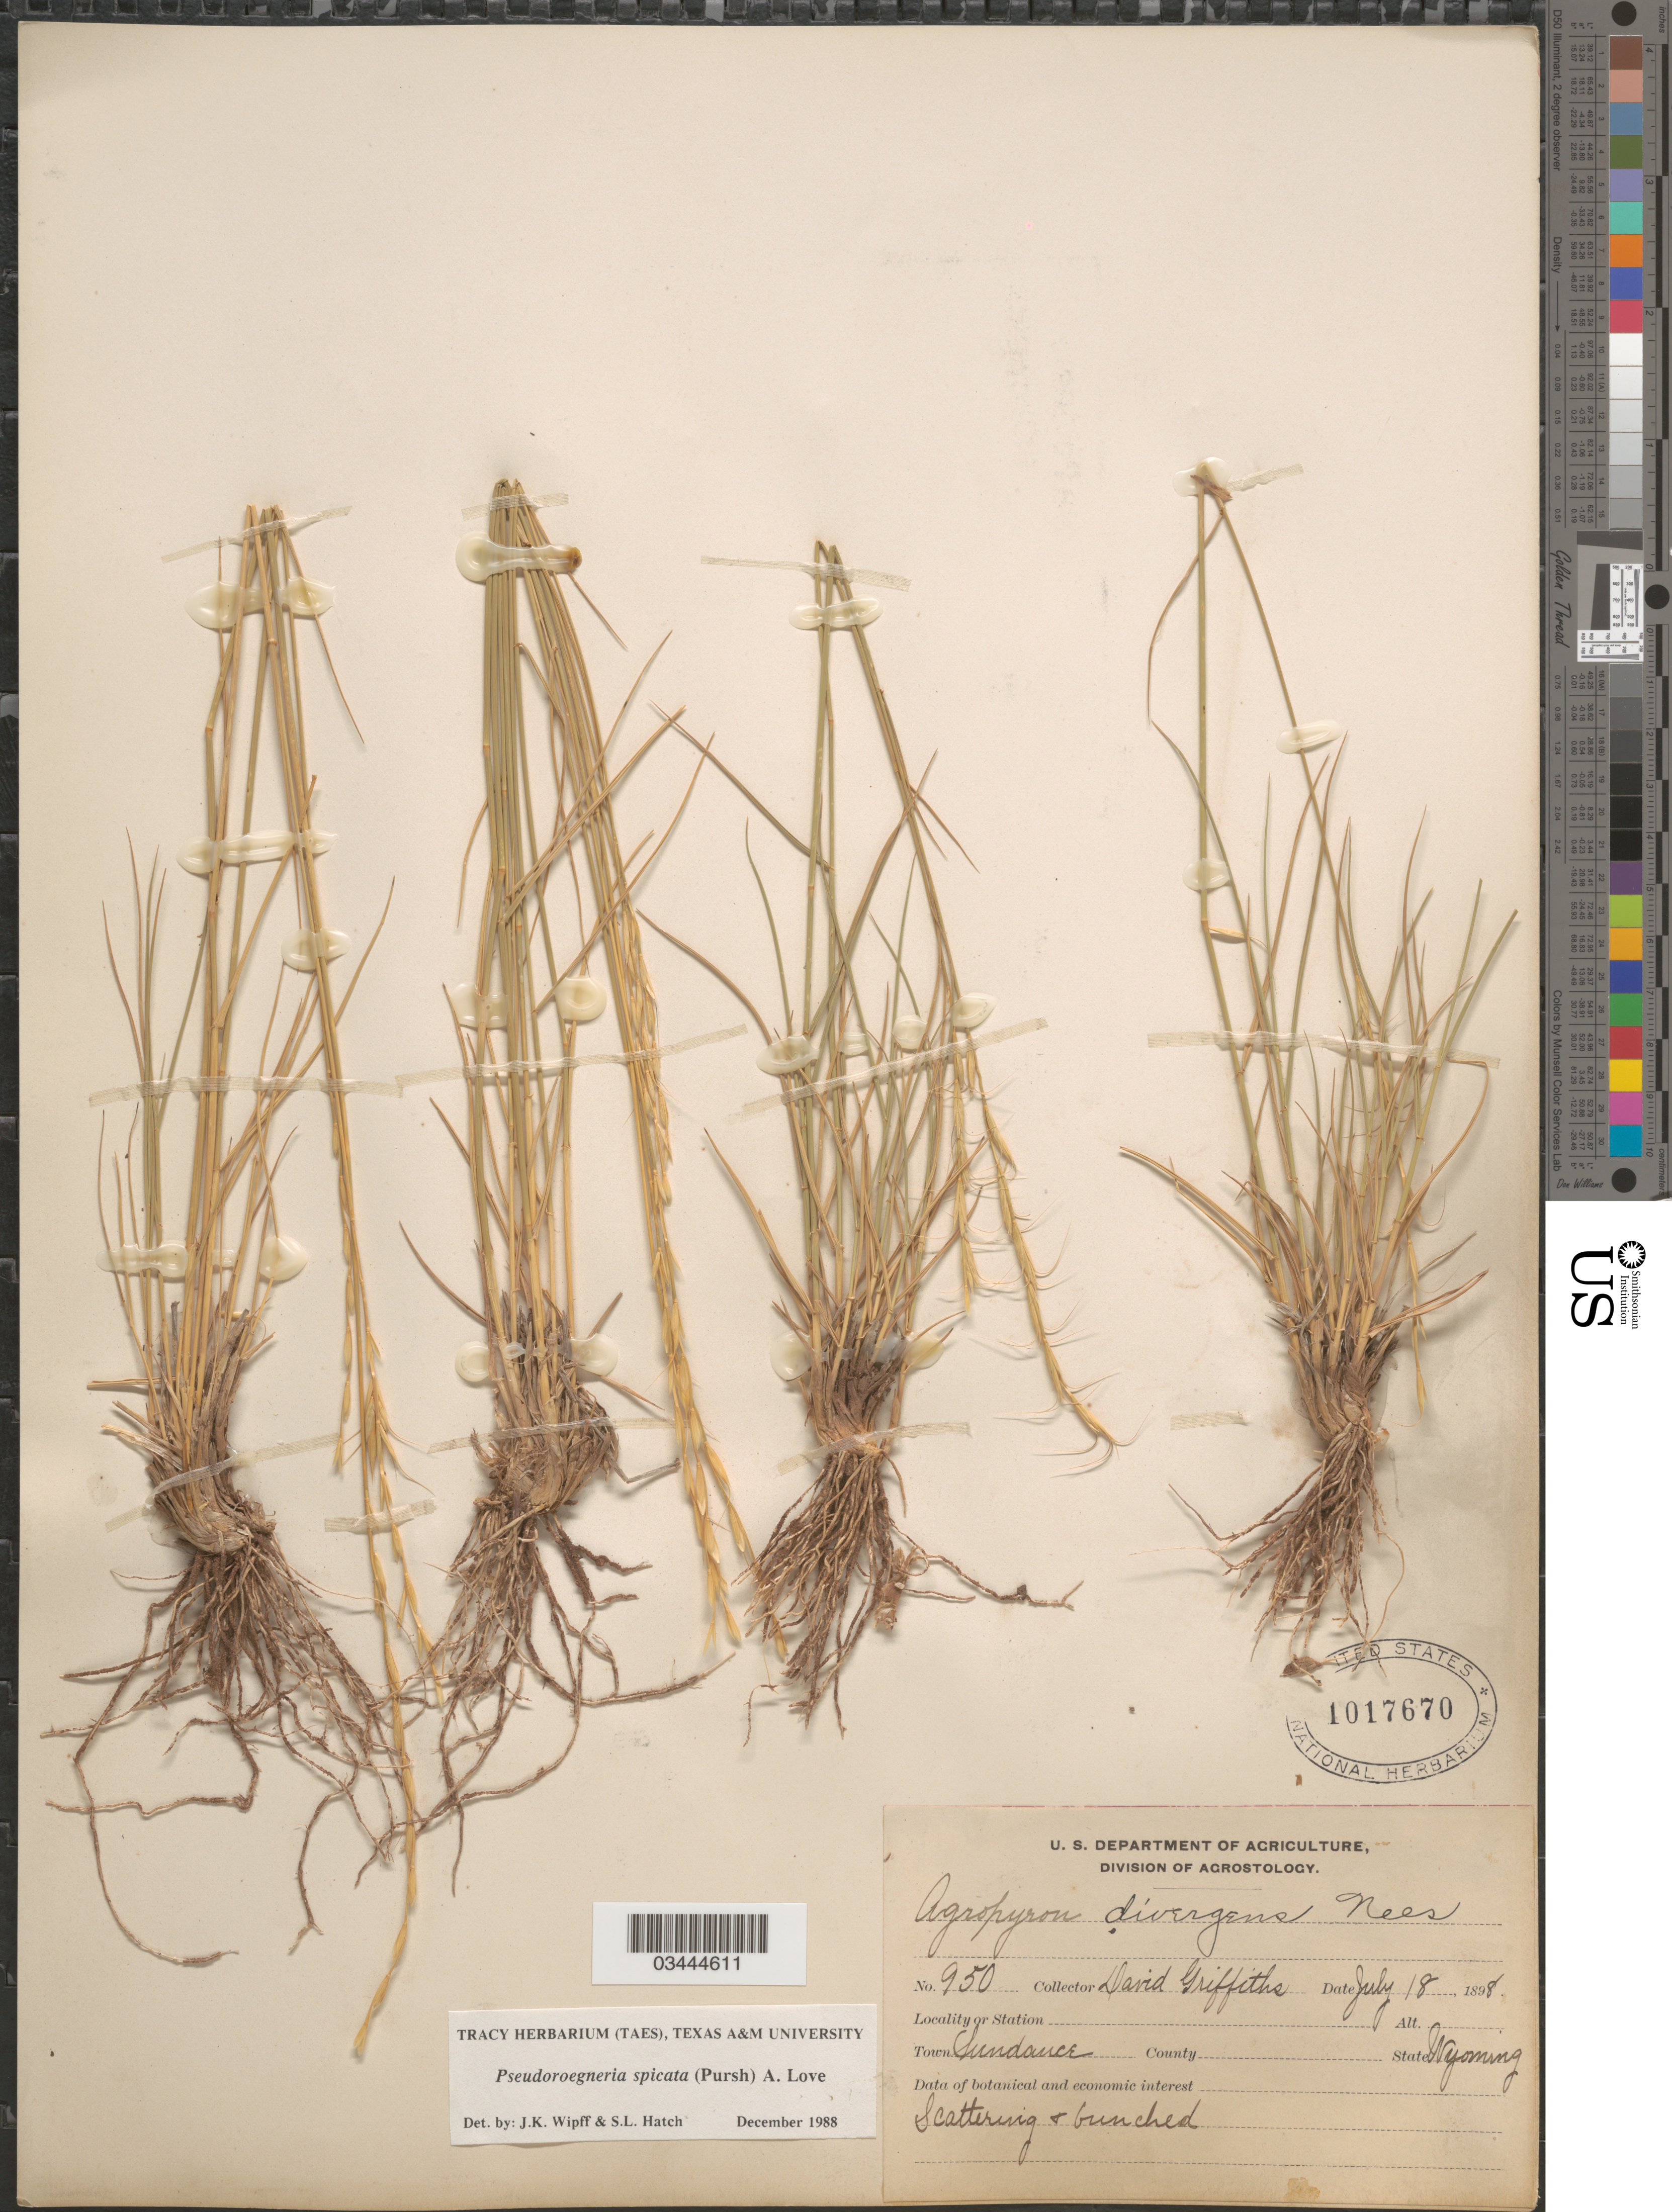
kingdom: Plantae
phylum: Tracheophyta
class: Liliopsida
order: Poales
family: Poaceae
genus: Pseudoroegneria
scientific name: Pseudoroegneria spicata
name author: (Pursh) Á. Löve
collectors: D. Griffiths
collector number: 950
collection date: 1898-07-18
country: United States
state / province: Wyoming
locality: Town Sundance.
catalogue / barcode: US 1017670